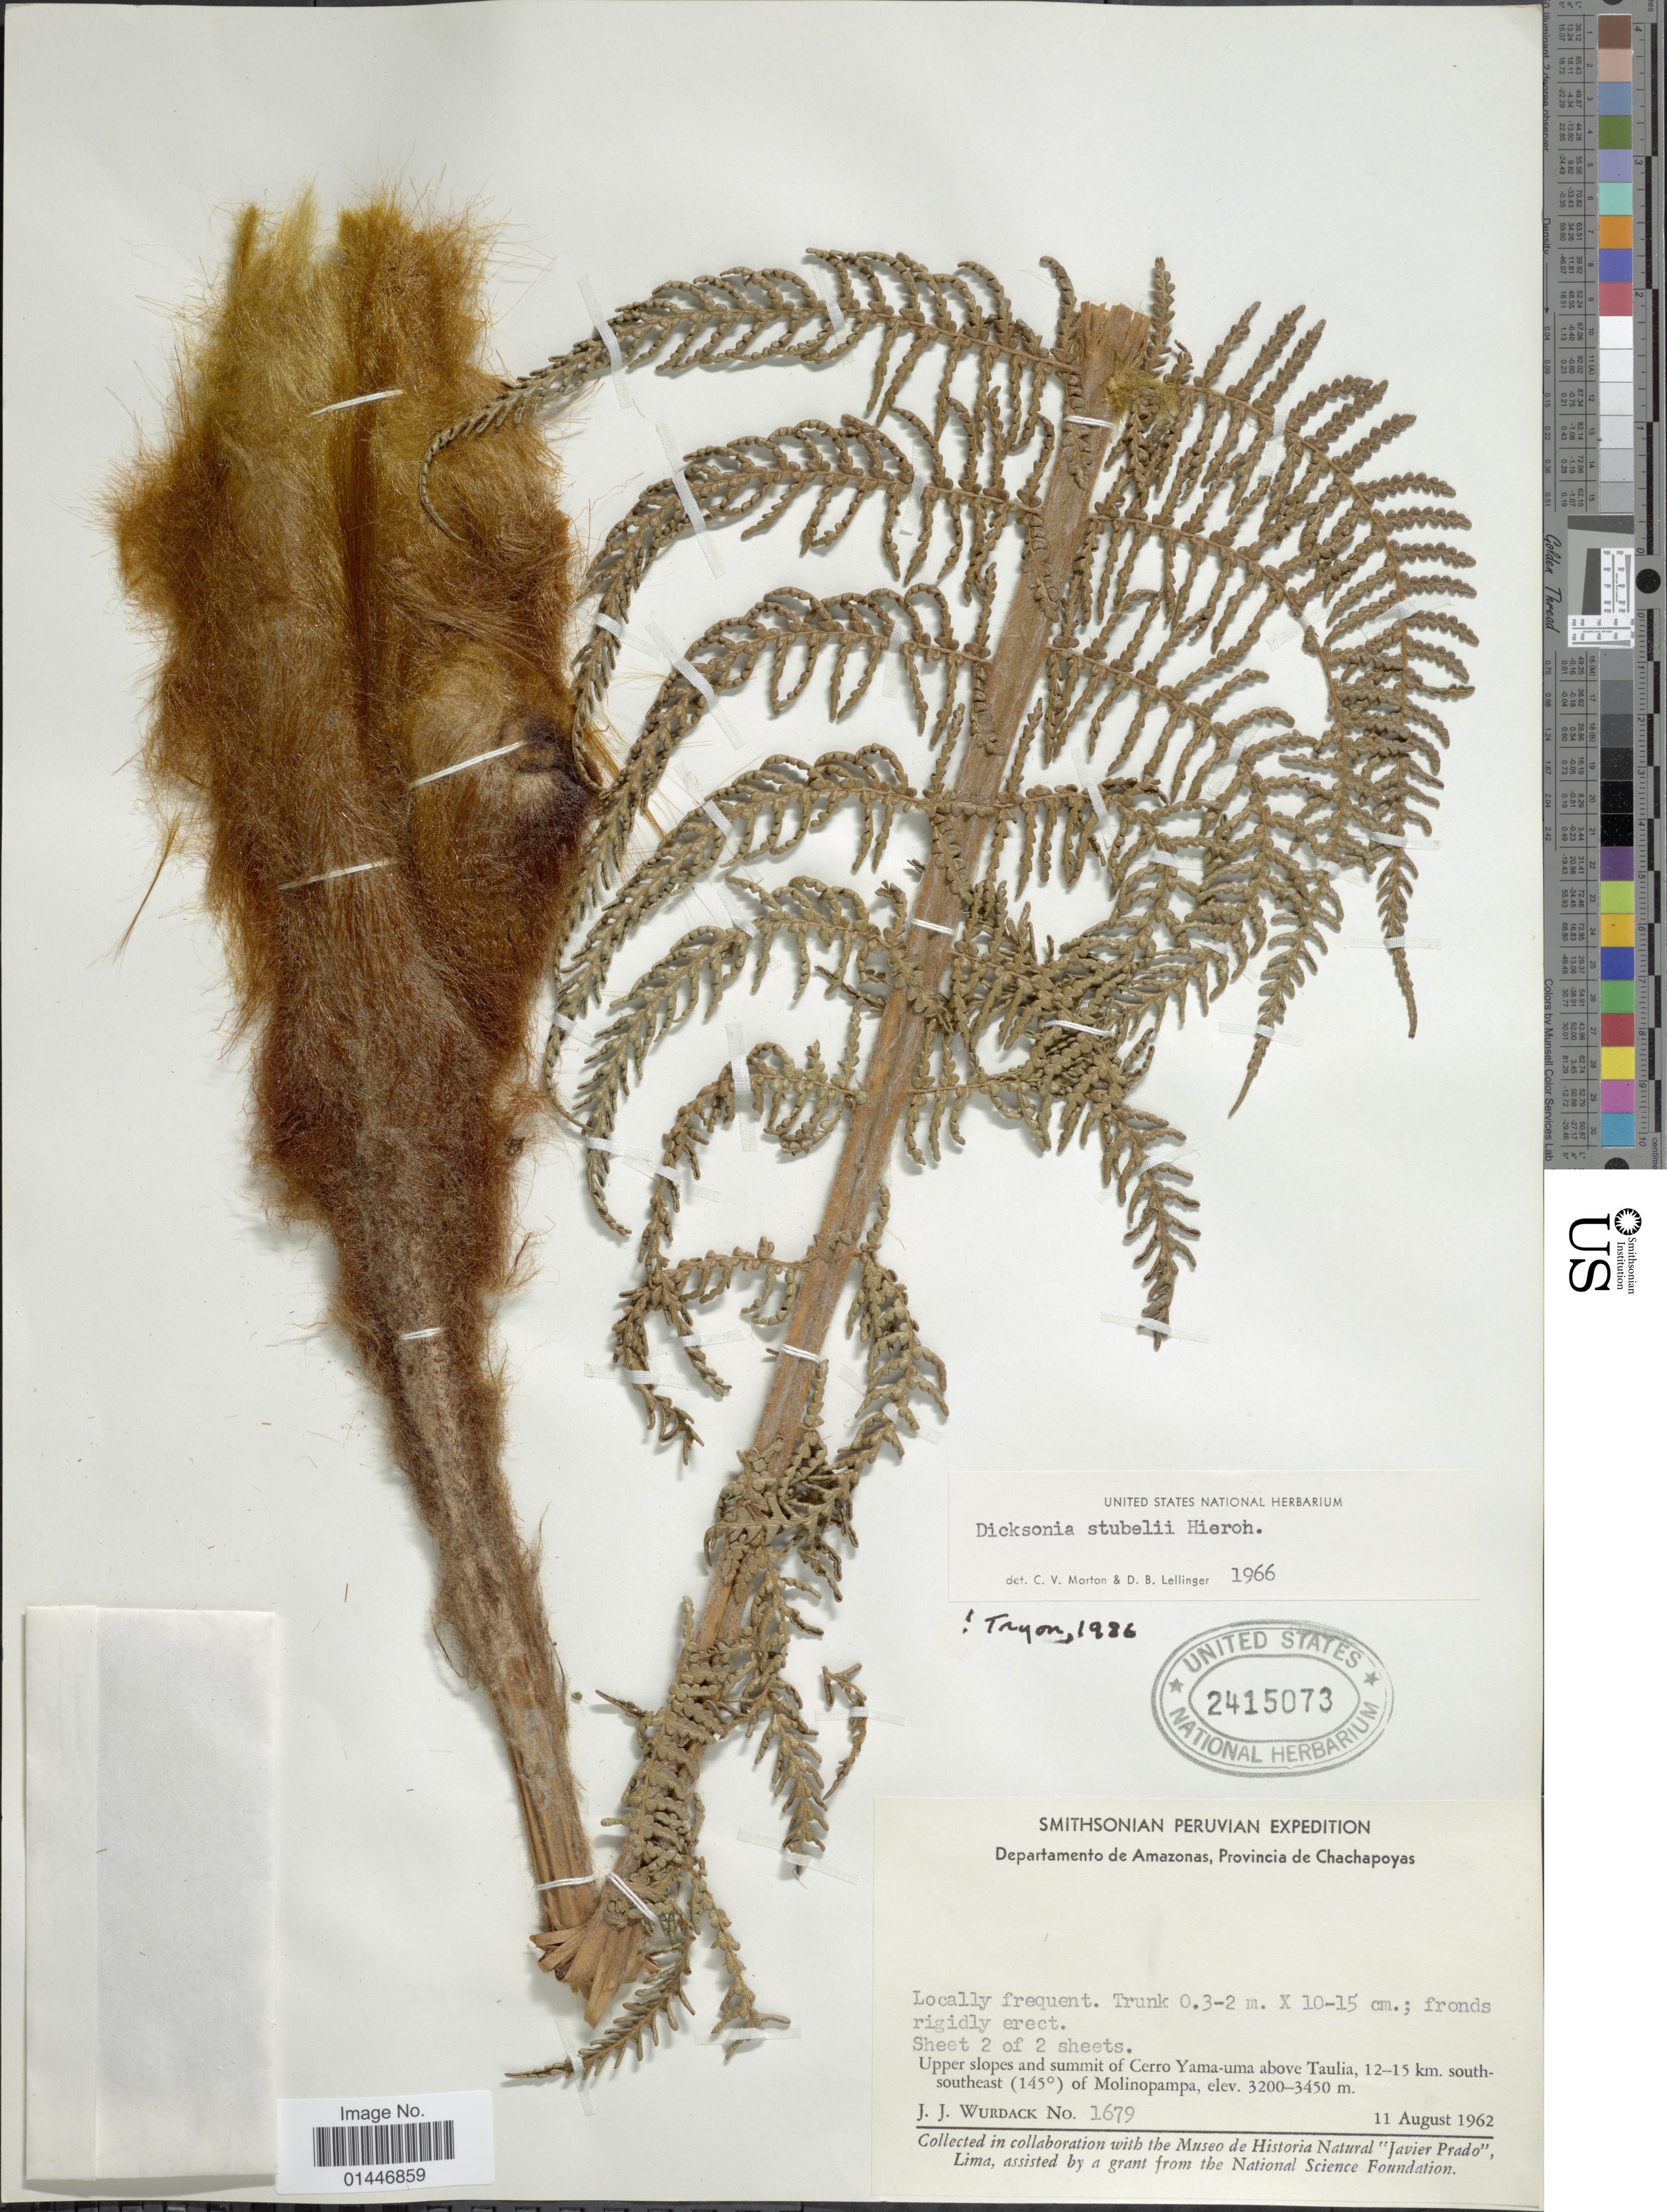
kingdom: Plantae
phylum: Tracheophyta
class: Polypodiopsida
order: Cyatheales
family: Dicksoniaceae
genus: Dicksonia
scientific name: Dicksonia stuebelii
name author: Hieron.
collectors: J. J. Wurdack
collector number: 1679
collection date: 1962-08-11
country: Peru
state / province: Amazonas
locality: Provincia de Chachapoyas, upper slopes and summit of Cerro Yama-uma above Taulia, 12-15 km south-southeast (145°) of Molinopampa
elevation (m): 3200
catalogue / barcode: US 2415073